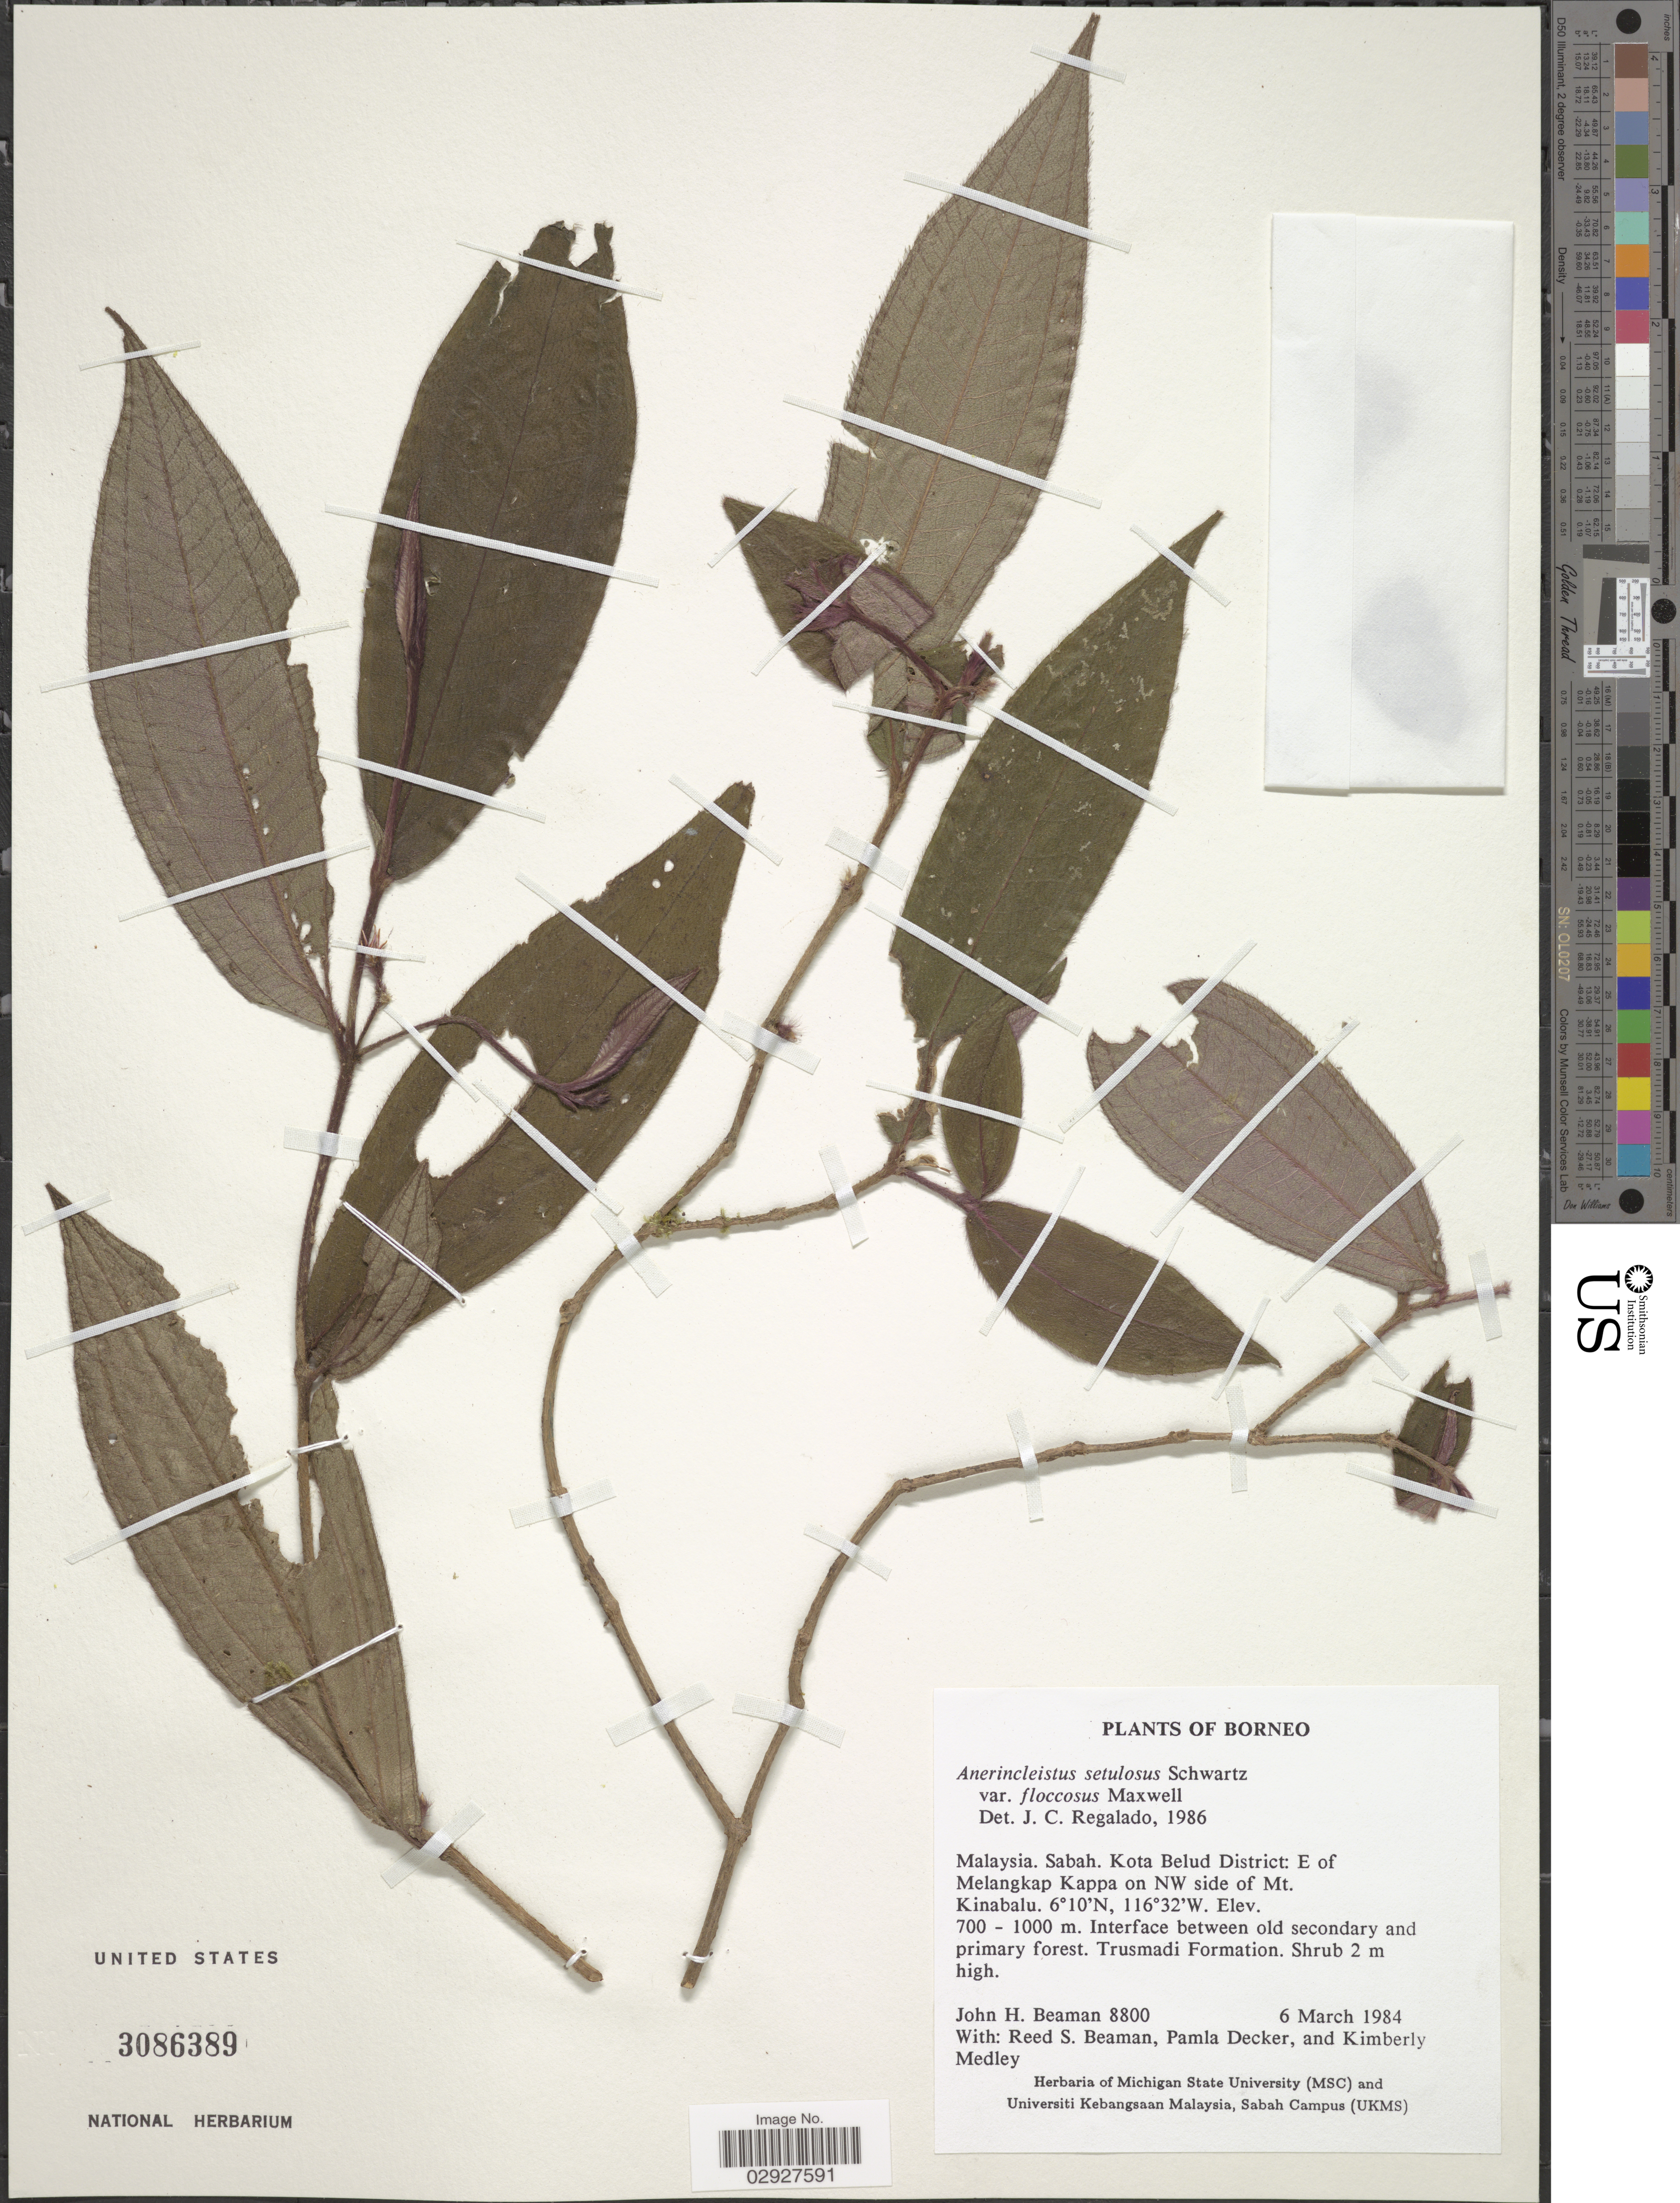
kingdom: Plantae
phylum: Tracheophyta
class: Magnoliopsida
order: Myrtales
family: Melastomataceae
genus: Anerincleistus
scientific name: Anerincleistus setulosus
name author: O. Schwartz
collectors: J. H. Beaman, R. S. Beaman, P. Decker & K. Medley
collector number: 8800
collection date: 1984-03-06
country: Malaysia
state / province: Sabah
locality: Borneo. Kota Belud District: E of Melangkap Kappa on NW side of Mt. Kinabalu.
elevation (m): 700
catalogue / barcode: US 3086389